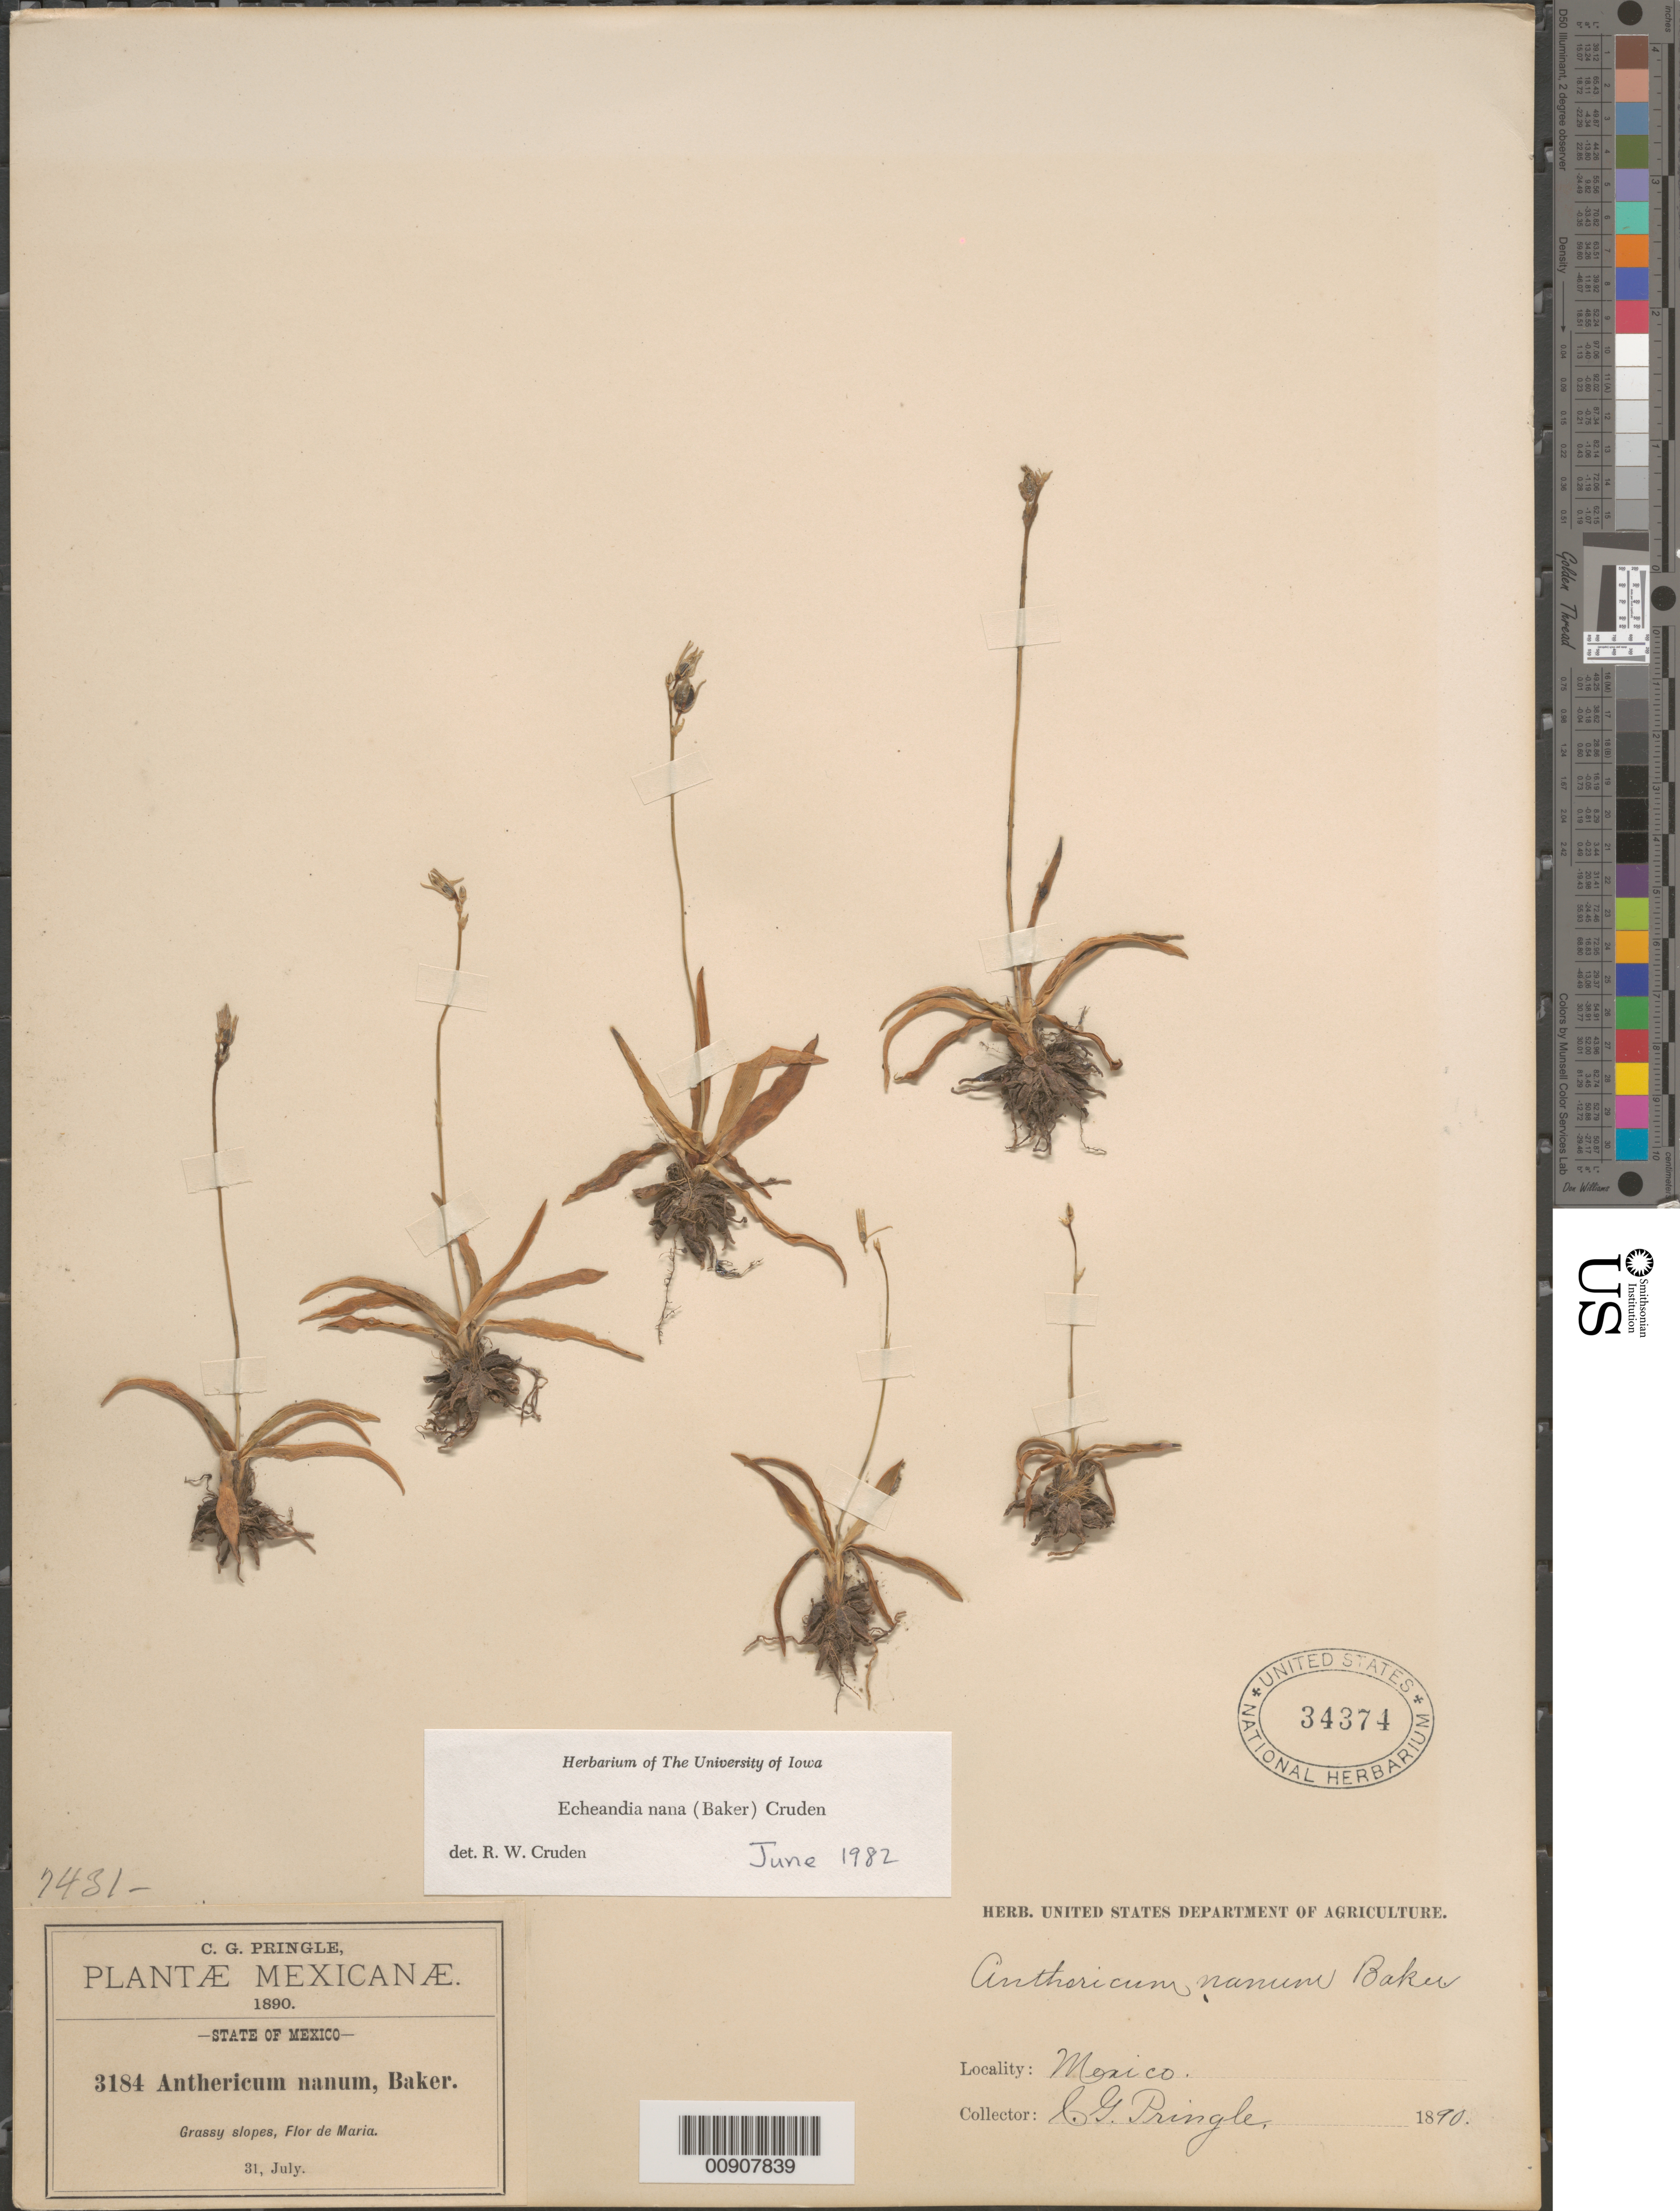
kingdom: Plantae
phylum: Tracheophyta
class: Liliopsida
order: Asparagales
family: Asparagaceae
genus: Echeandia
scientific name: Echeandia nana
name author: (Baker) Cruden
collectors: C. G. Pringle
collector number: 3184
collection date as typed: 31 Jul 1890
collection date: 1890-07-31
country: Mexico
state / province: México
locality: Flor de María, State of México.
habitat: Grassy slopes.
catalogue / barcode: US 34374